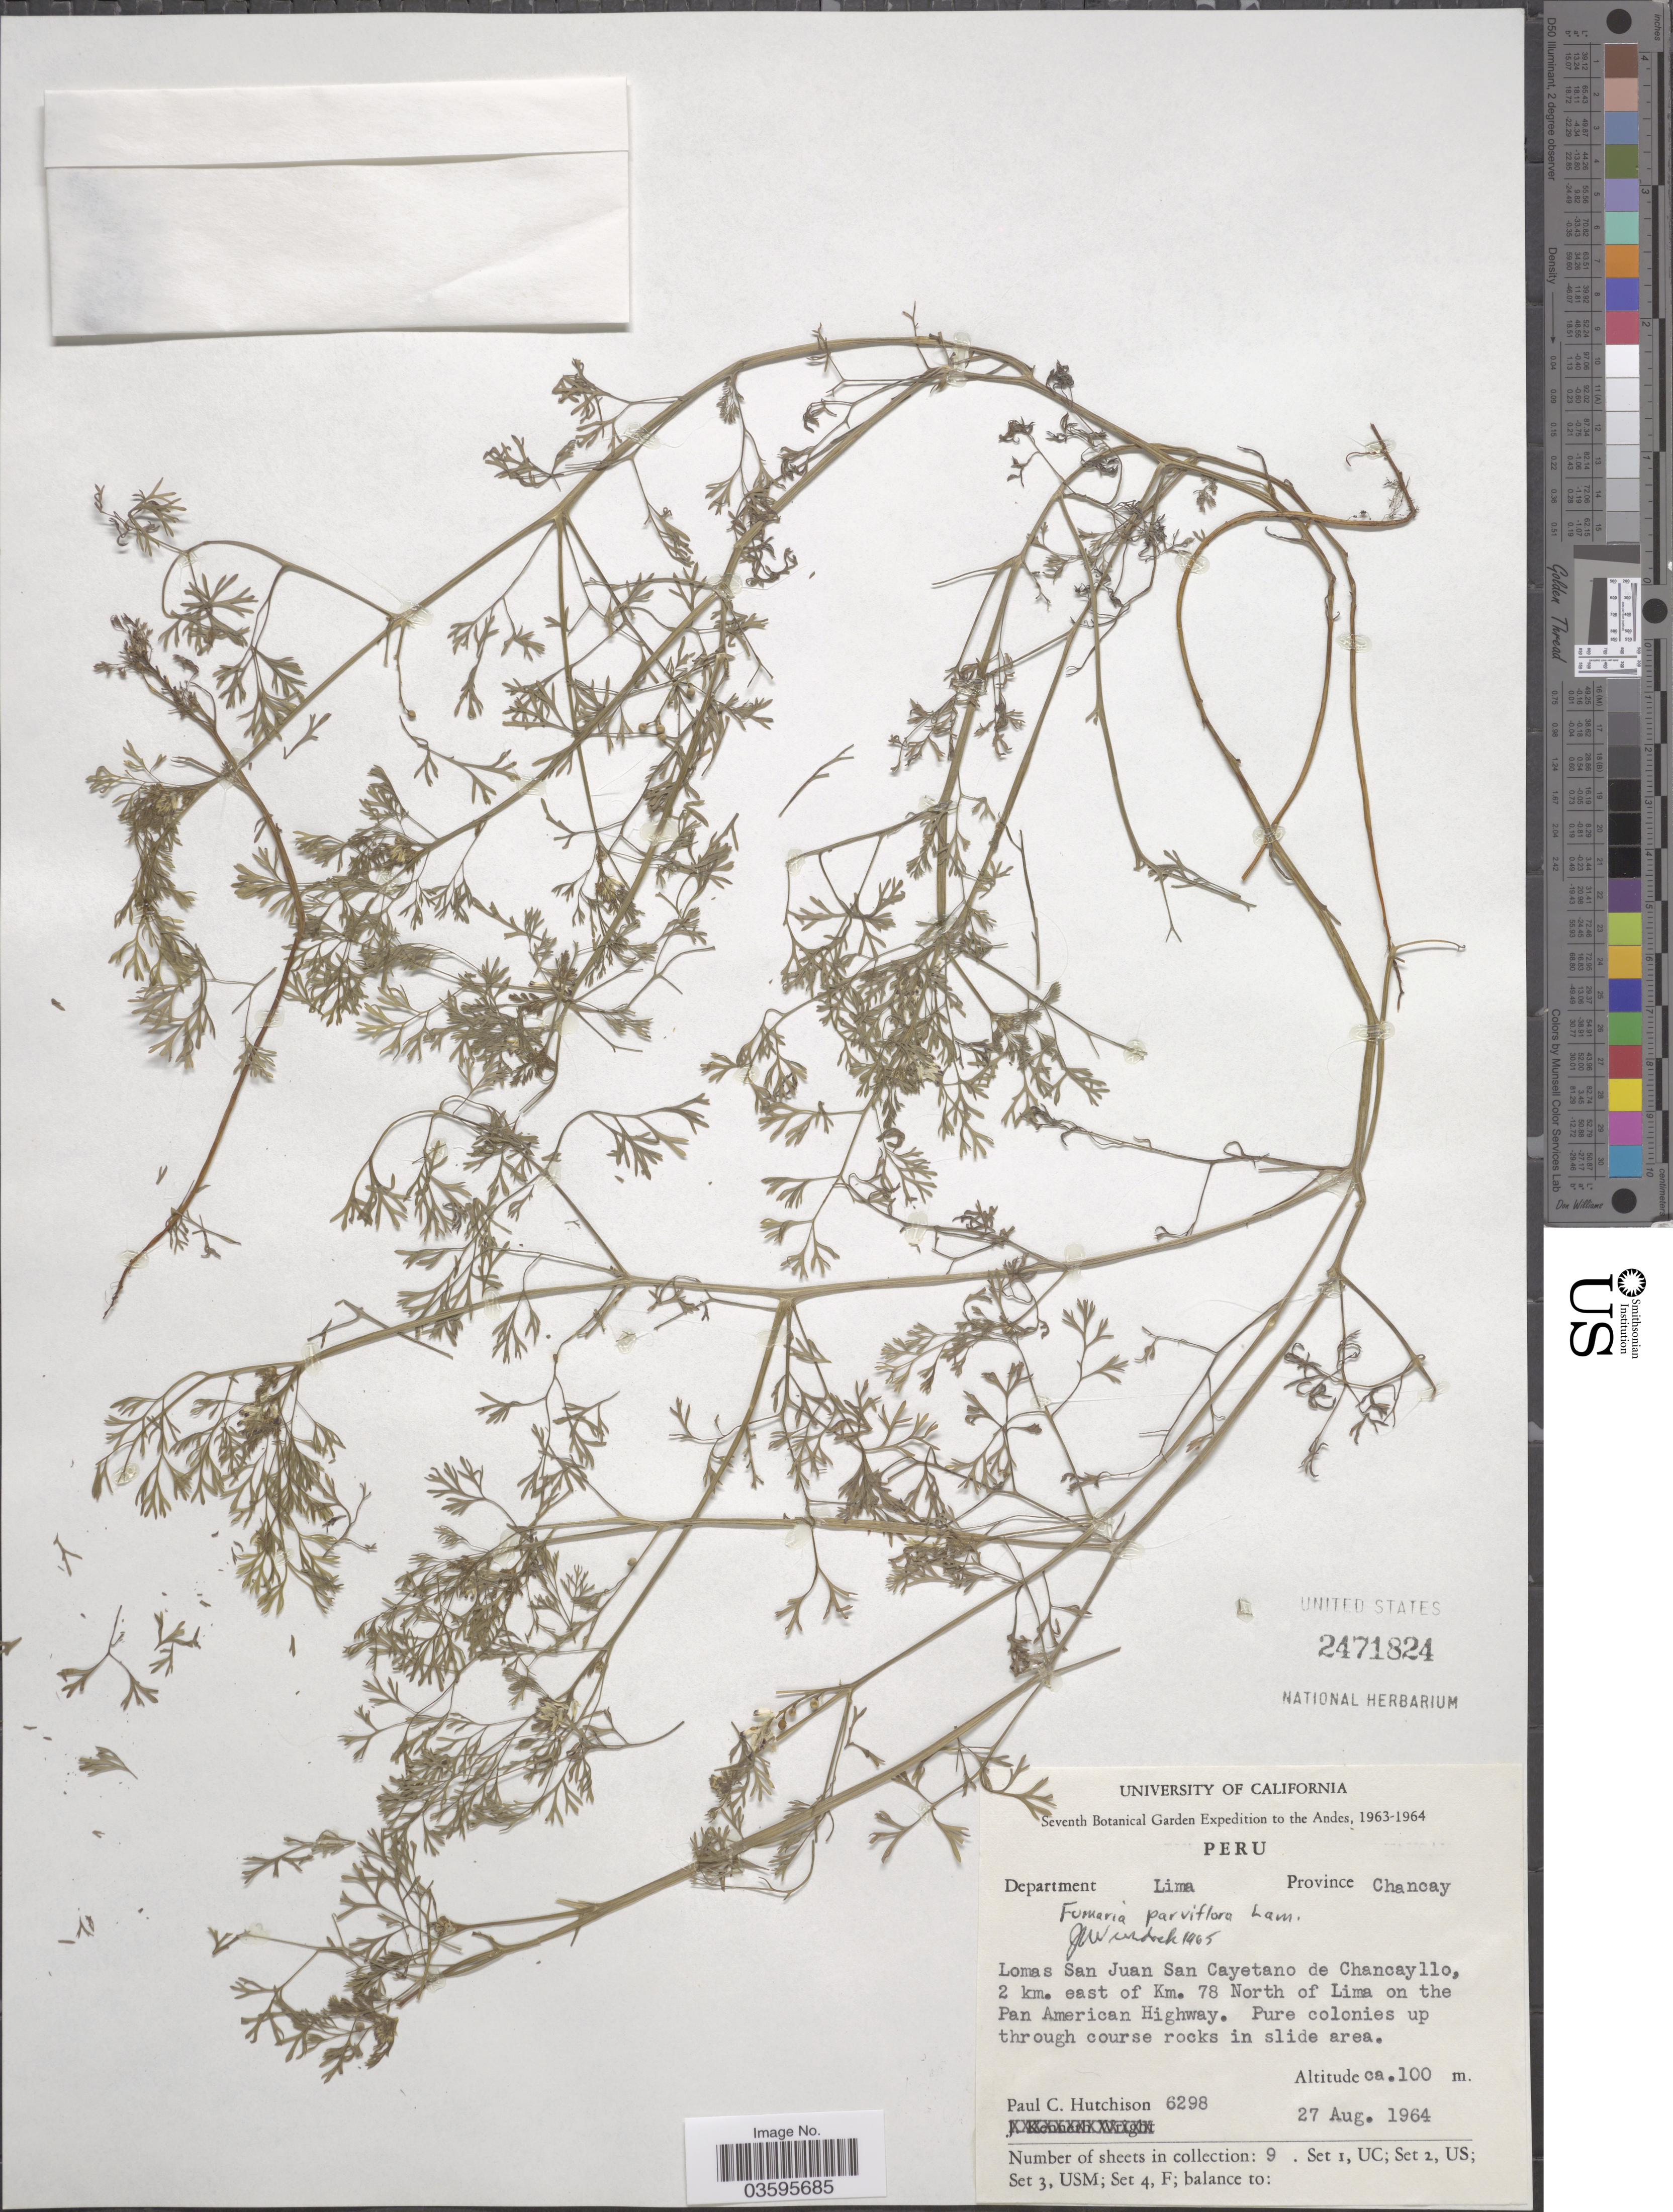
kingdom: Plantae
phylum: Tracheophyta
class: Magnoliopsida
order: Ranunculales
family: Papaveraceae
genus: Fumaria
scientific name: Fumaria parviflora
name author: Lam.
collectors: P. C. Hutchison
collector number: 6298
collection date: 1964-08-27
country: Peru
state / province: Lima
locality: The Andes. Department Lima, Province Chancay. Lomas San Juan San Cayetano de Chancayllo, 2 km. east of Km. 78 North of Lima on the Pan American Highway.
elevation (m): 100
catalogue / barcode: US 2471824